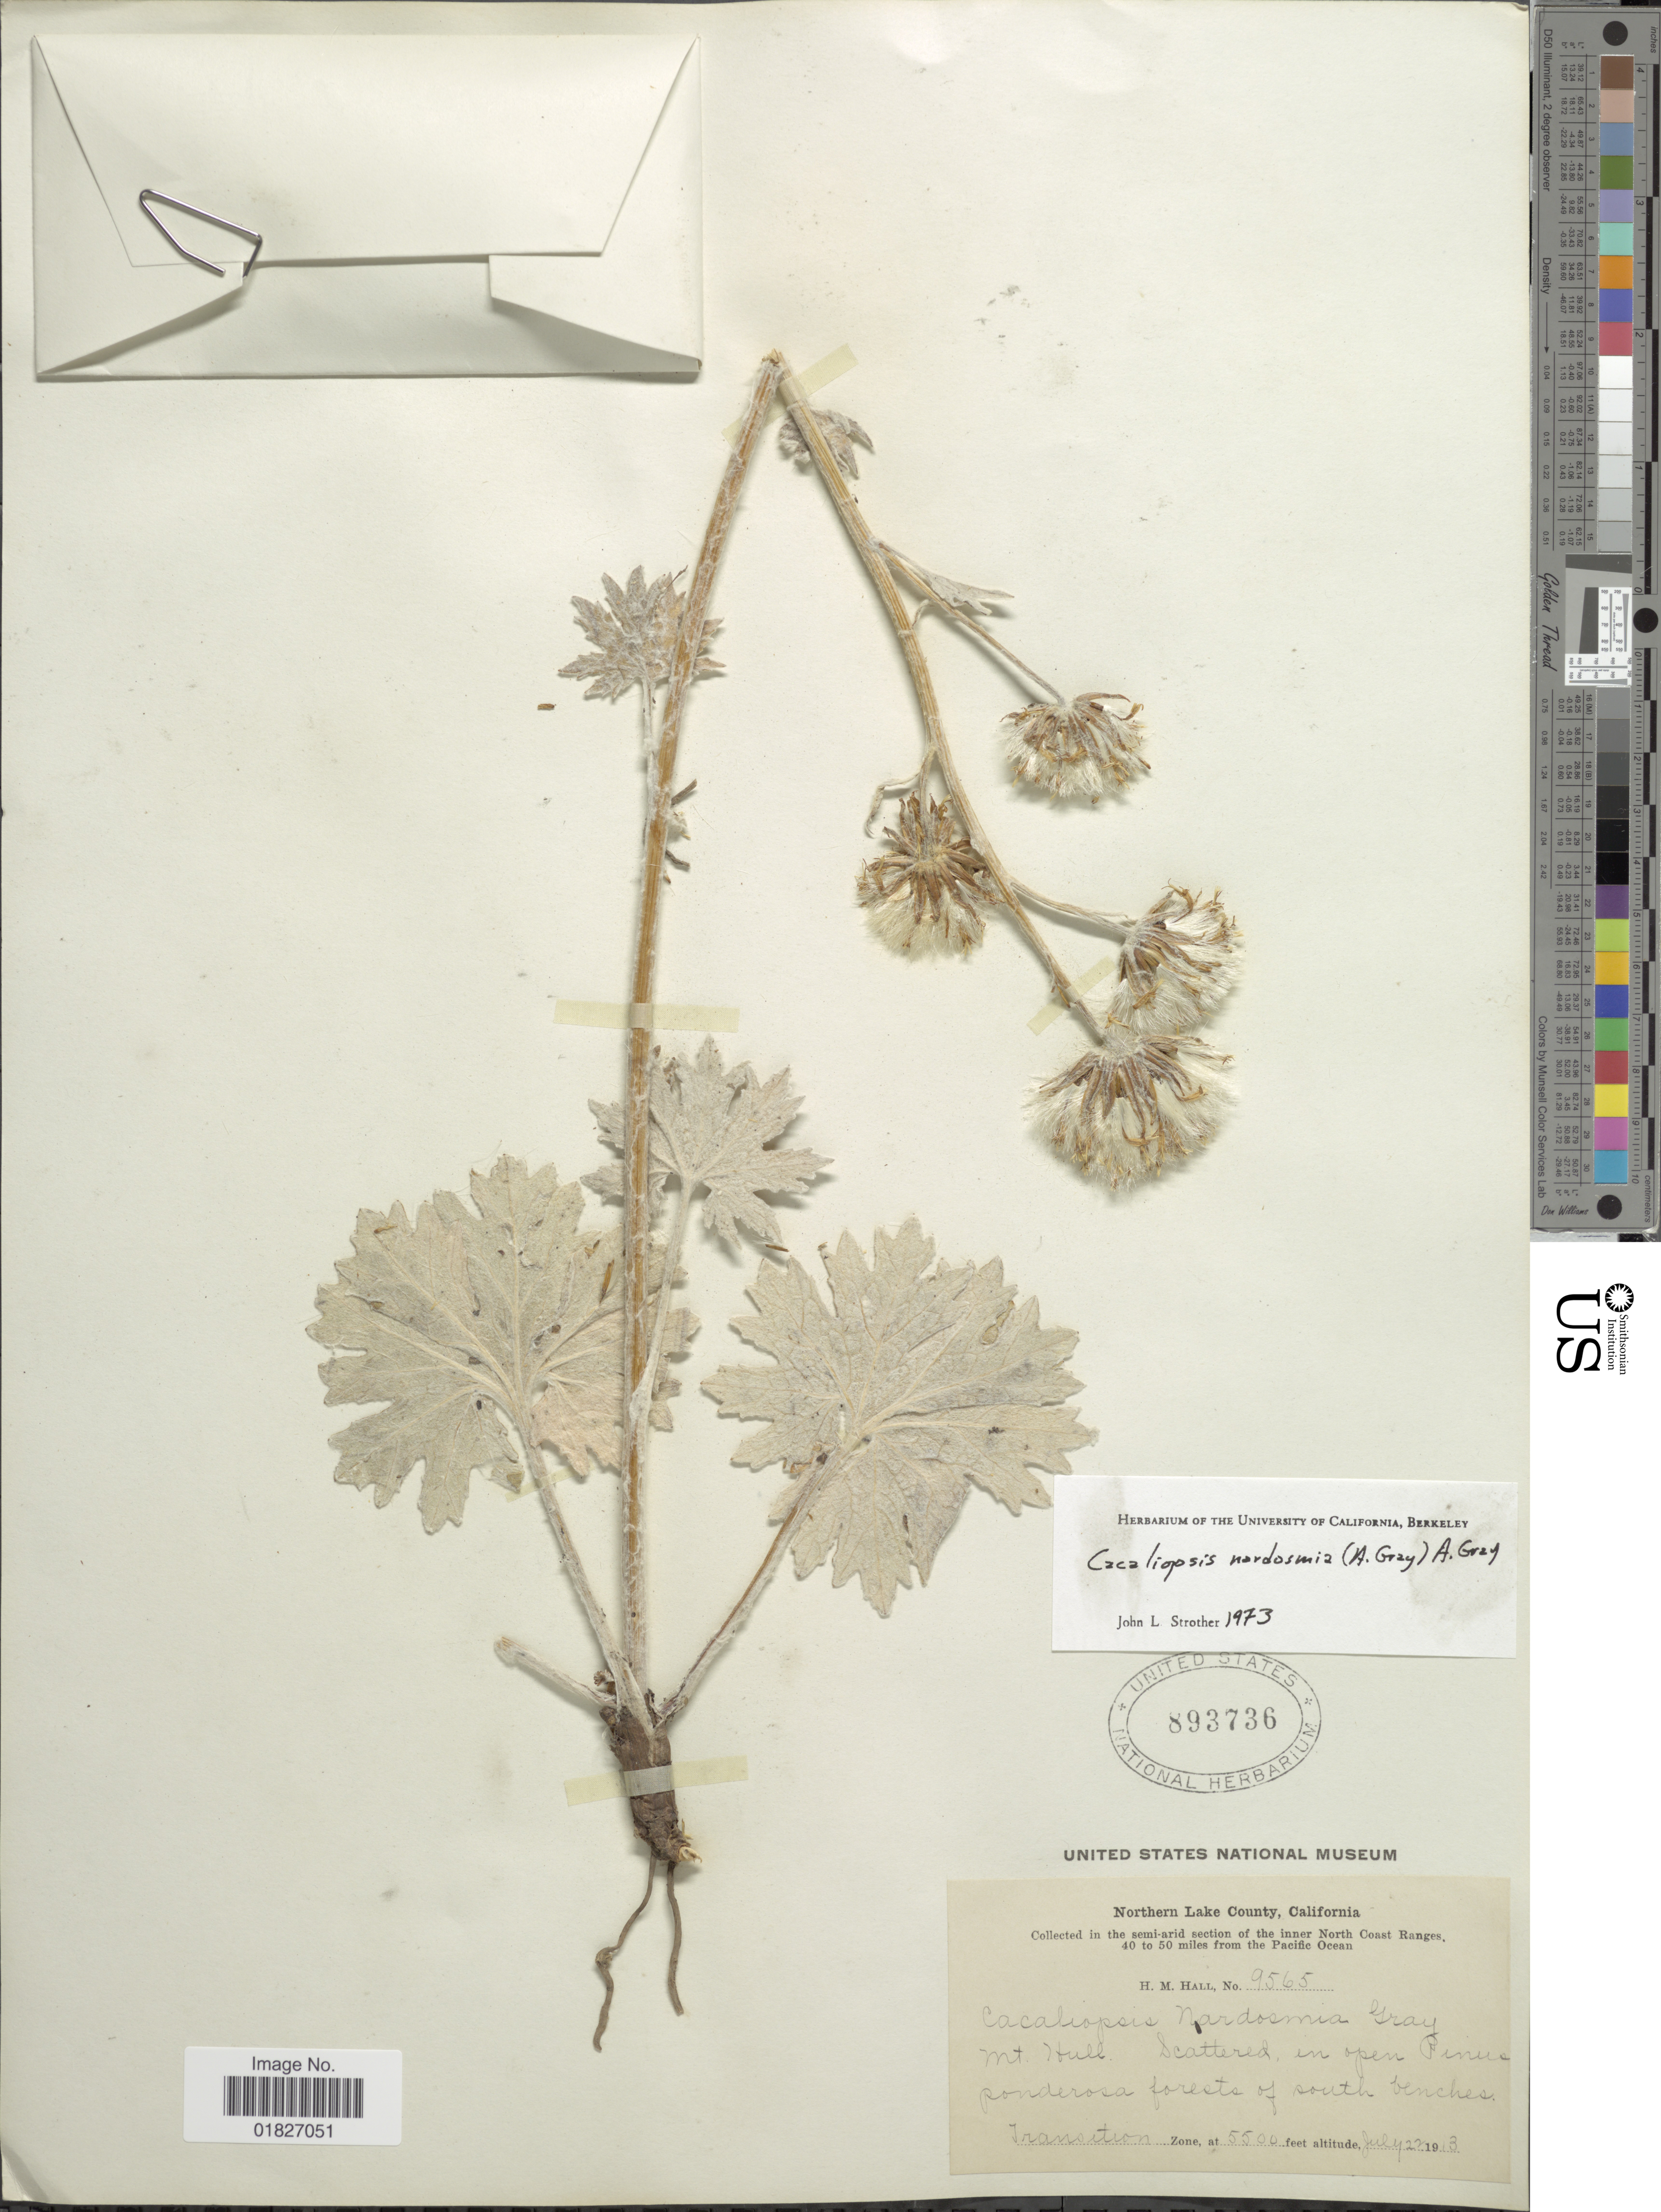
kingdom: Plantae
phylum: Tracheophyta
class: Magnoliopsida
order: Asterales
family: Asteraceae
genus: Cacaliopsis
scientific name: Cacaliopsis nardosmia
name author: A. Gray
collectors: H. M. Hall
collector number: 9565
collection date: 1913-07-22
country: United States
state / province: California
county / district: Lake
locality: Northern Lake County, inner North Coast Ranges, 40 to 50 miles from the Pacific Ocean, Mt. Hull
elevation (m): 1676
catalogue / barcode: US 893736